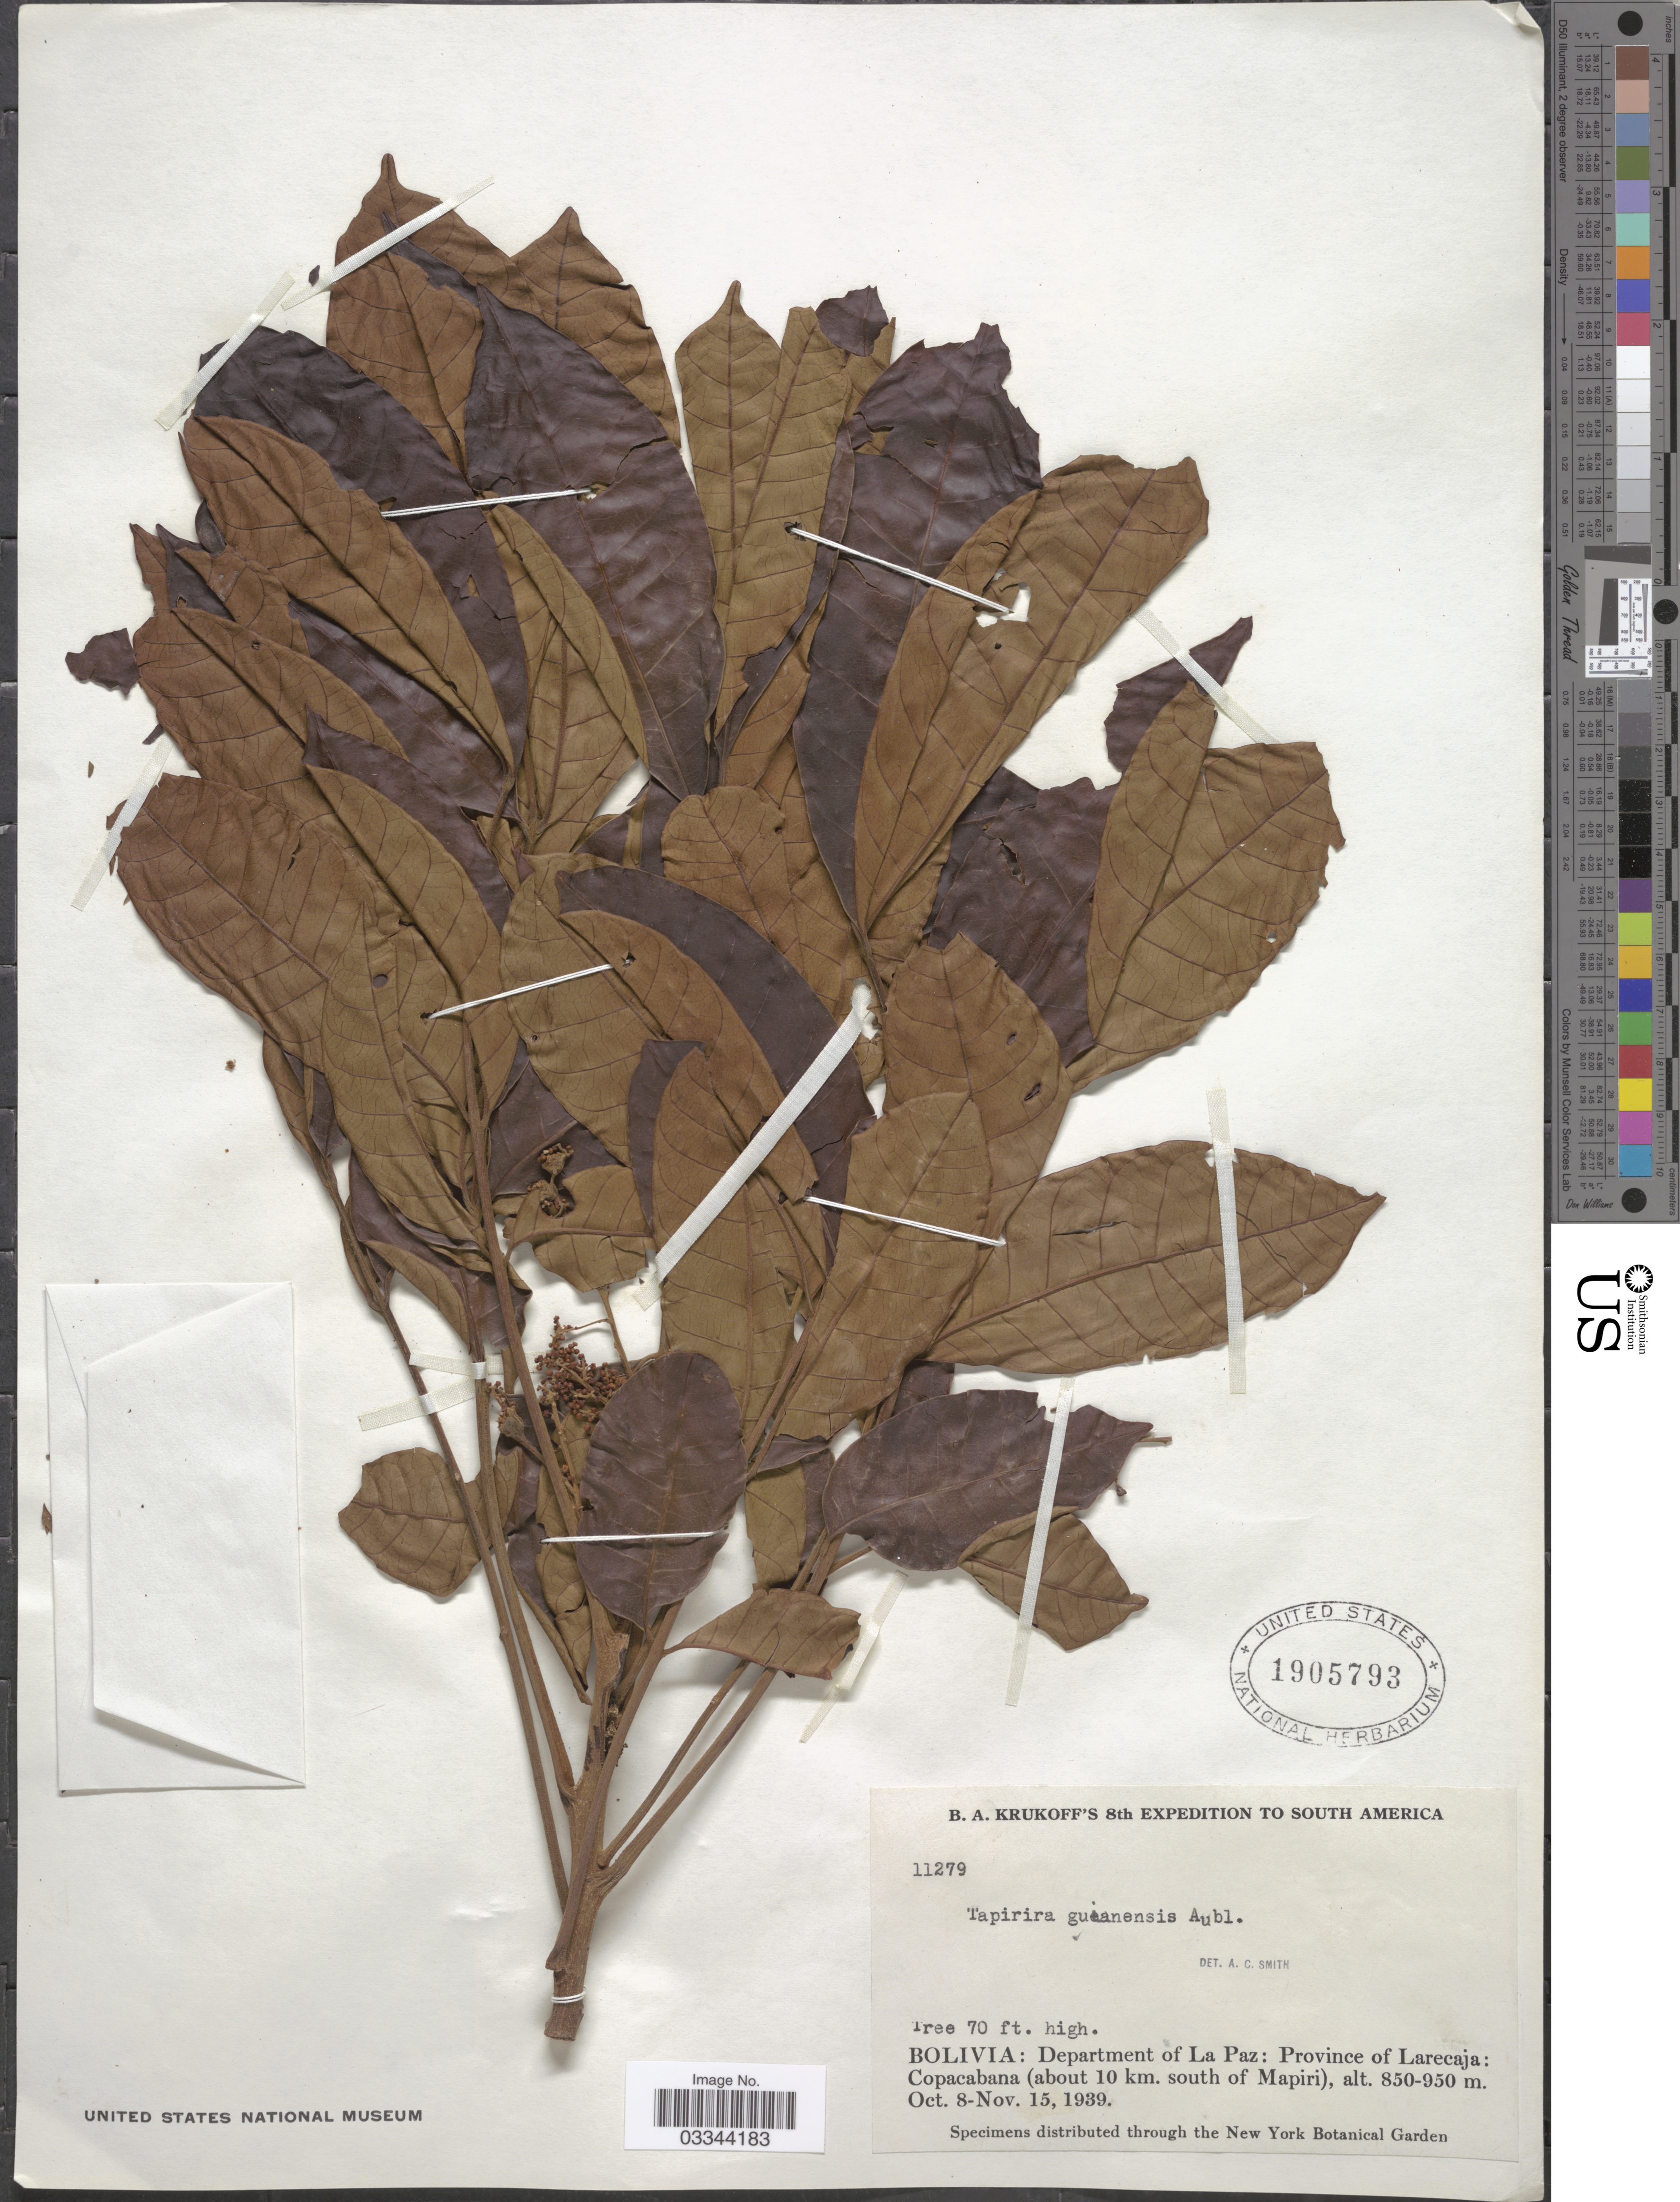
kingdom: Plantae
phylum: Tracheophyta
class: Magnoliopsida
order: Sapindales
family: Anacardiaceae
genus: Tapirira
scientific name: Tapirira guianensis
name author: Aubl.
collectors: B. A. Krukoff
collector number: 11279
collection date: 1939-10-08/1939-11-15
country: Bolivia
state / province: La Paz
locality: Department of La Paz: Province of Larecaja: Copacabana (about 10 km. south of Mapiri).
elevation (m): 850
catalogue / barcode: US 1905793